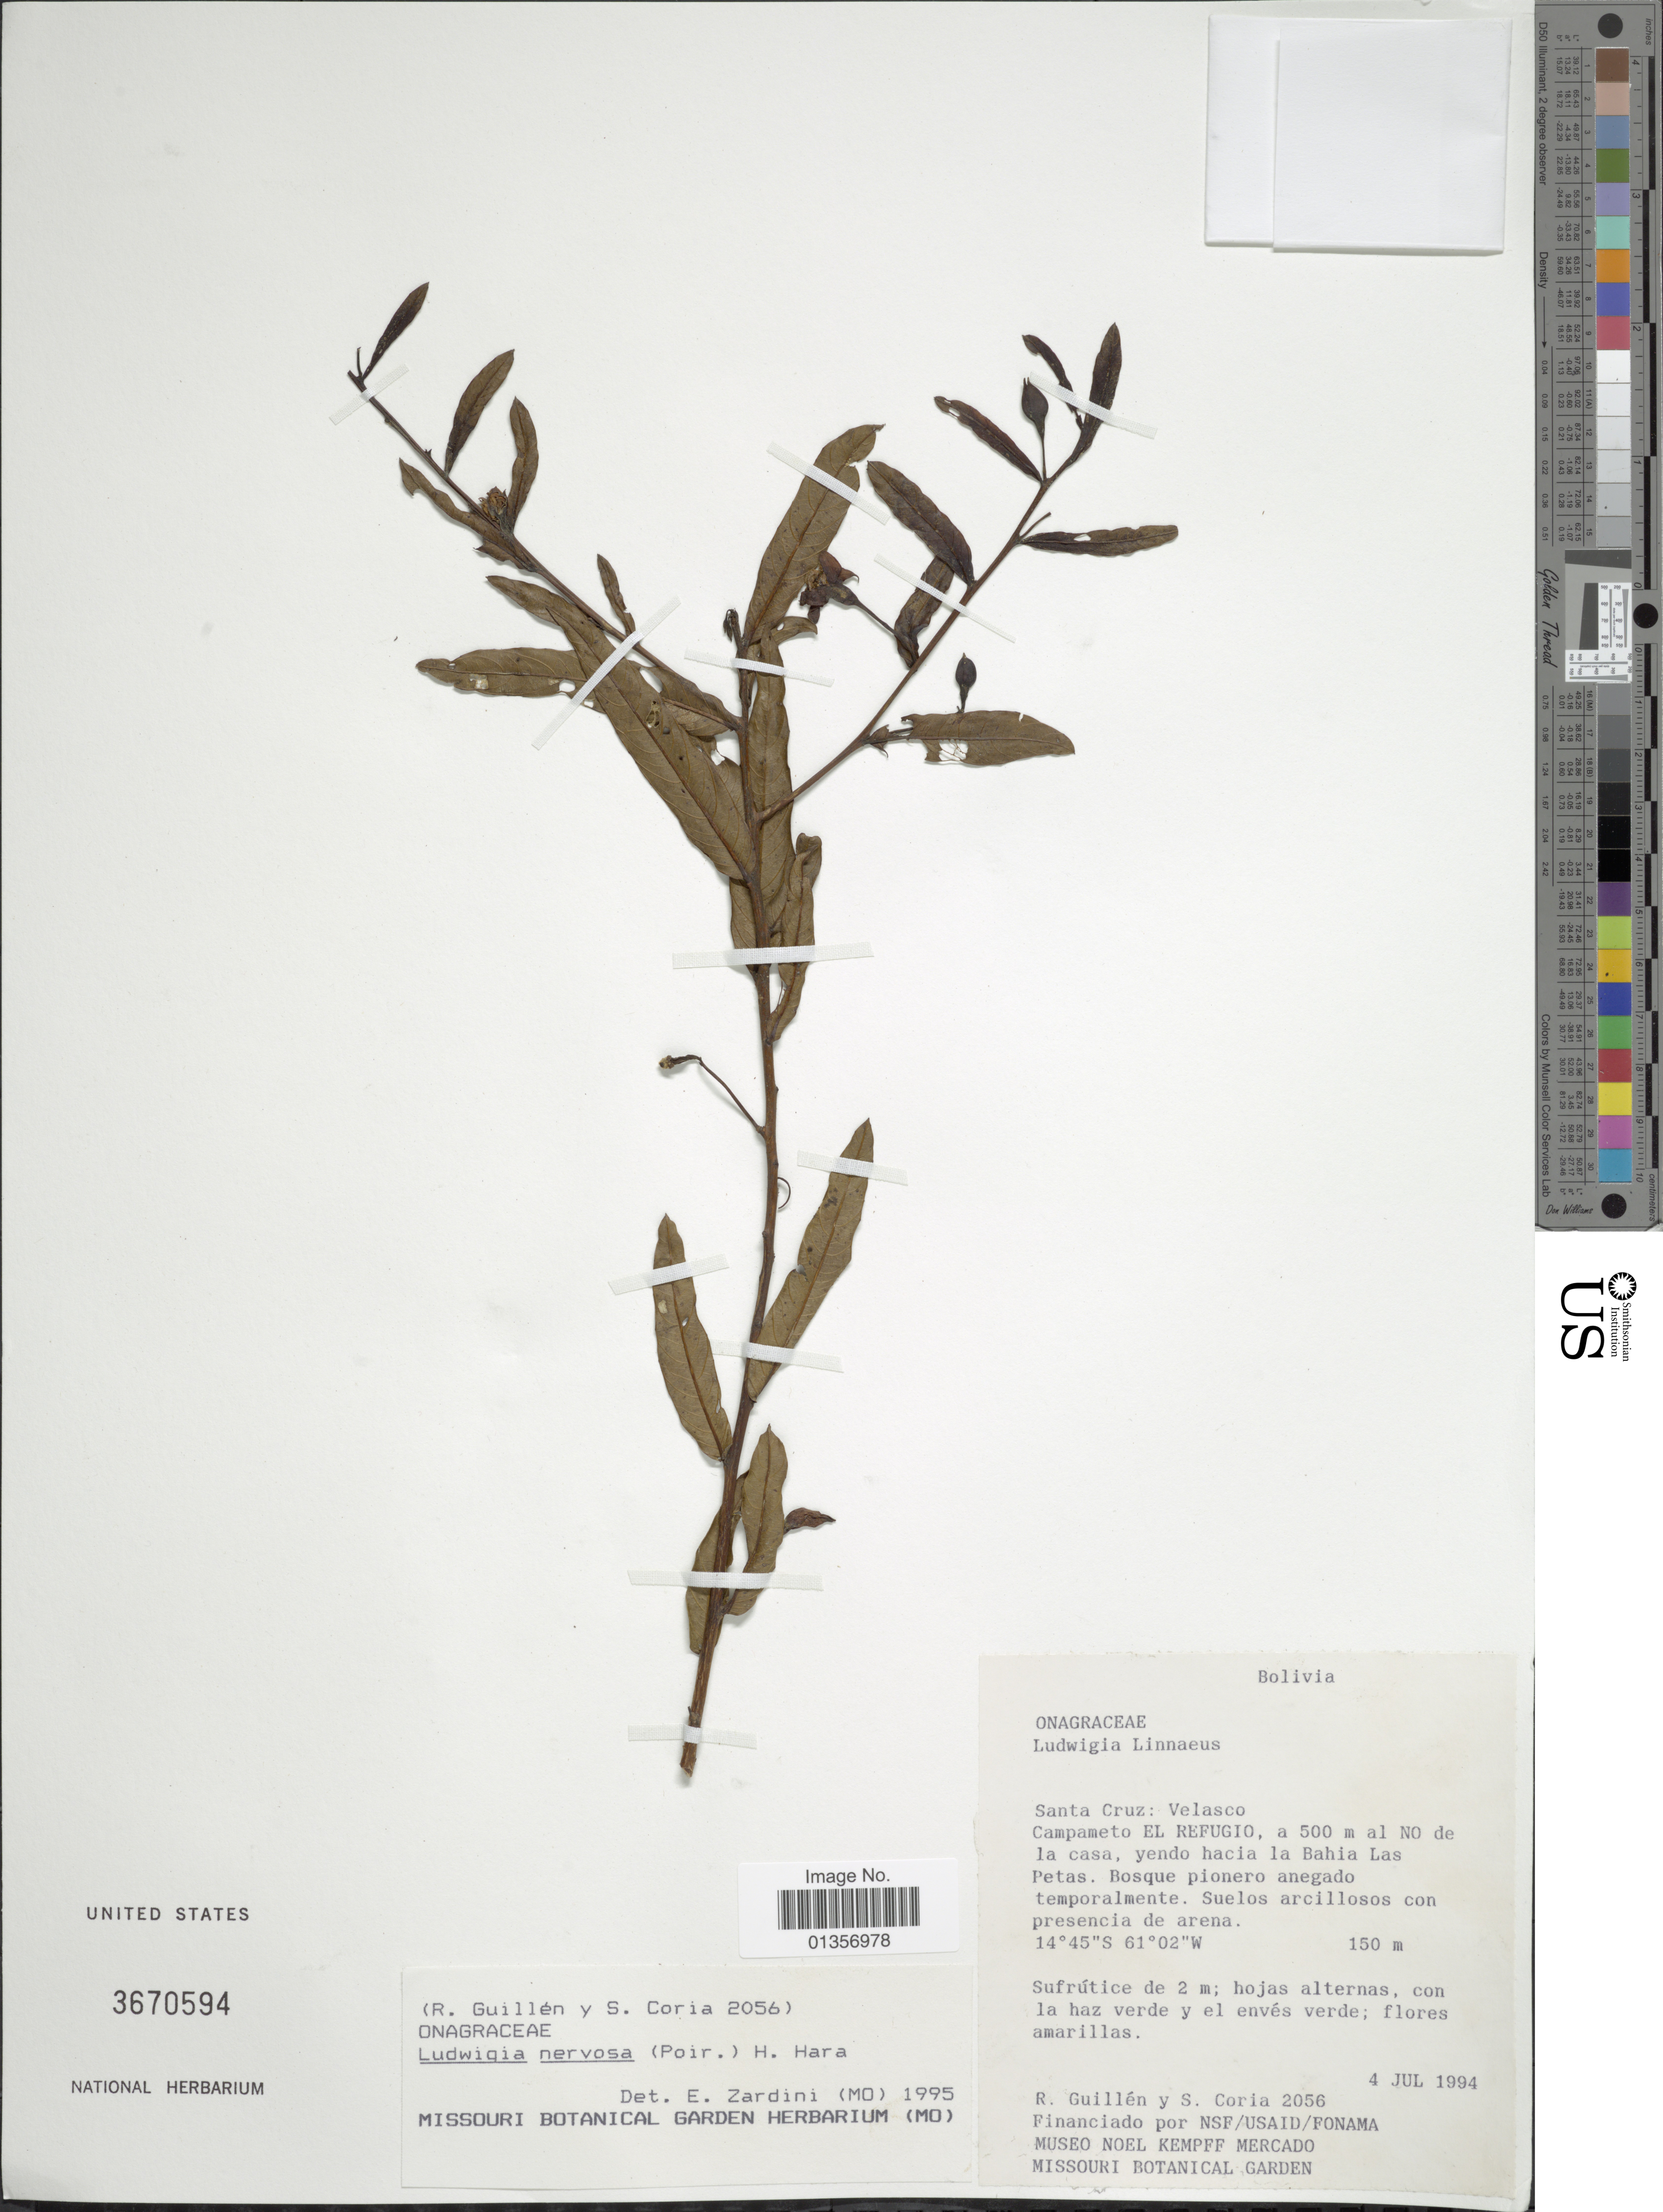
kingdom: Plantae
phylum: Tracheophyta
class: Magnoliopsida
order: Myrtales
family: Onagraceae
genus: Ludwigia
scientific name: Ludwigia nervosa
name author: (Poir.) H. Hara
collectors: R. Guillén V. & S. Coria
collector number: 2056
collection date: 1994-07-04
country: Bolivia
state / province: Santa Cruz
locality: Velasco. Campameto El Refugio, a 500 m al NO de la casa, yendo hacia la Bahia Las Petas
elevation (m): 150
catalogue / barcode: US 3670594